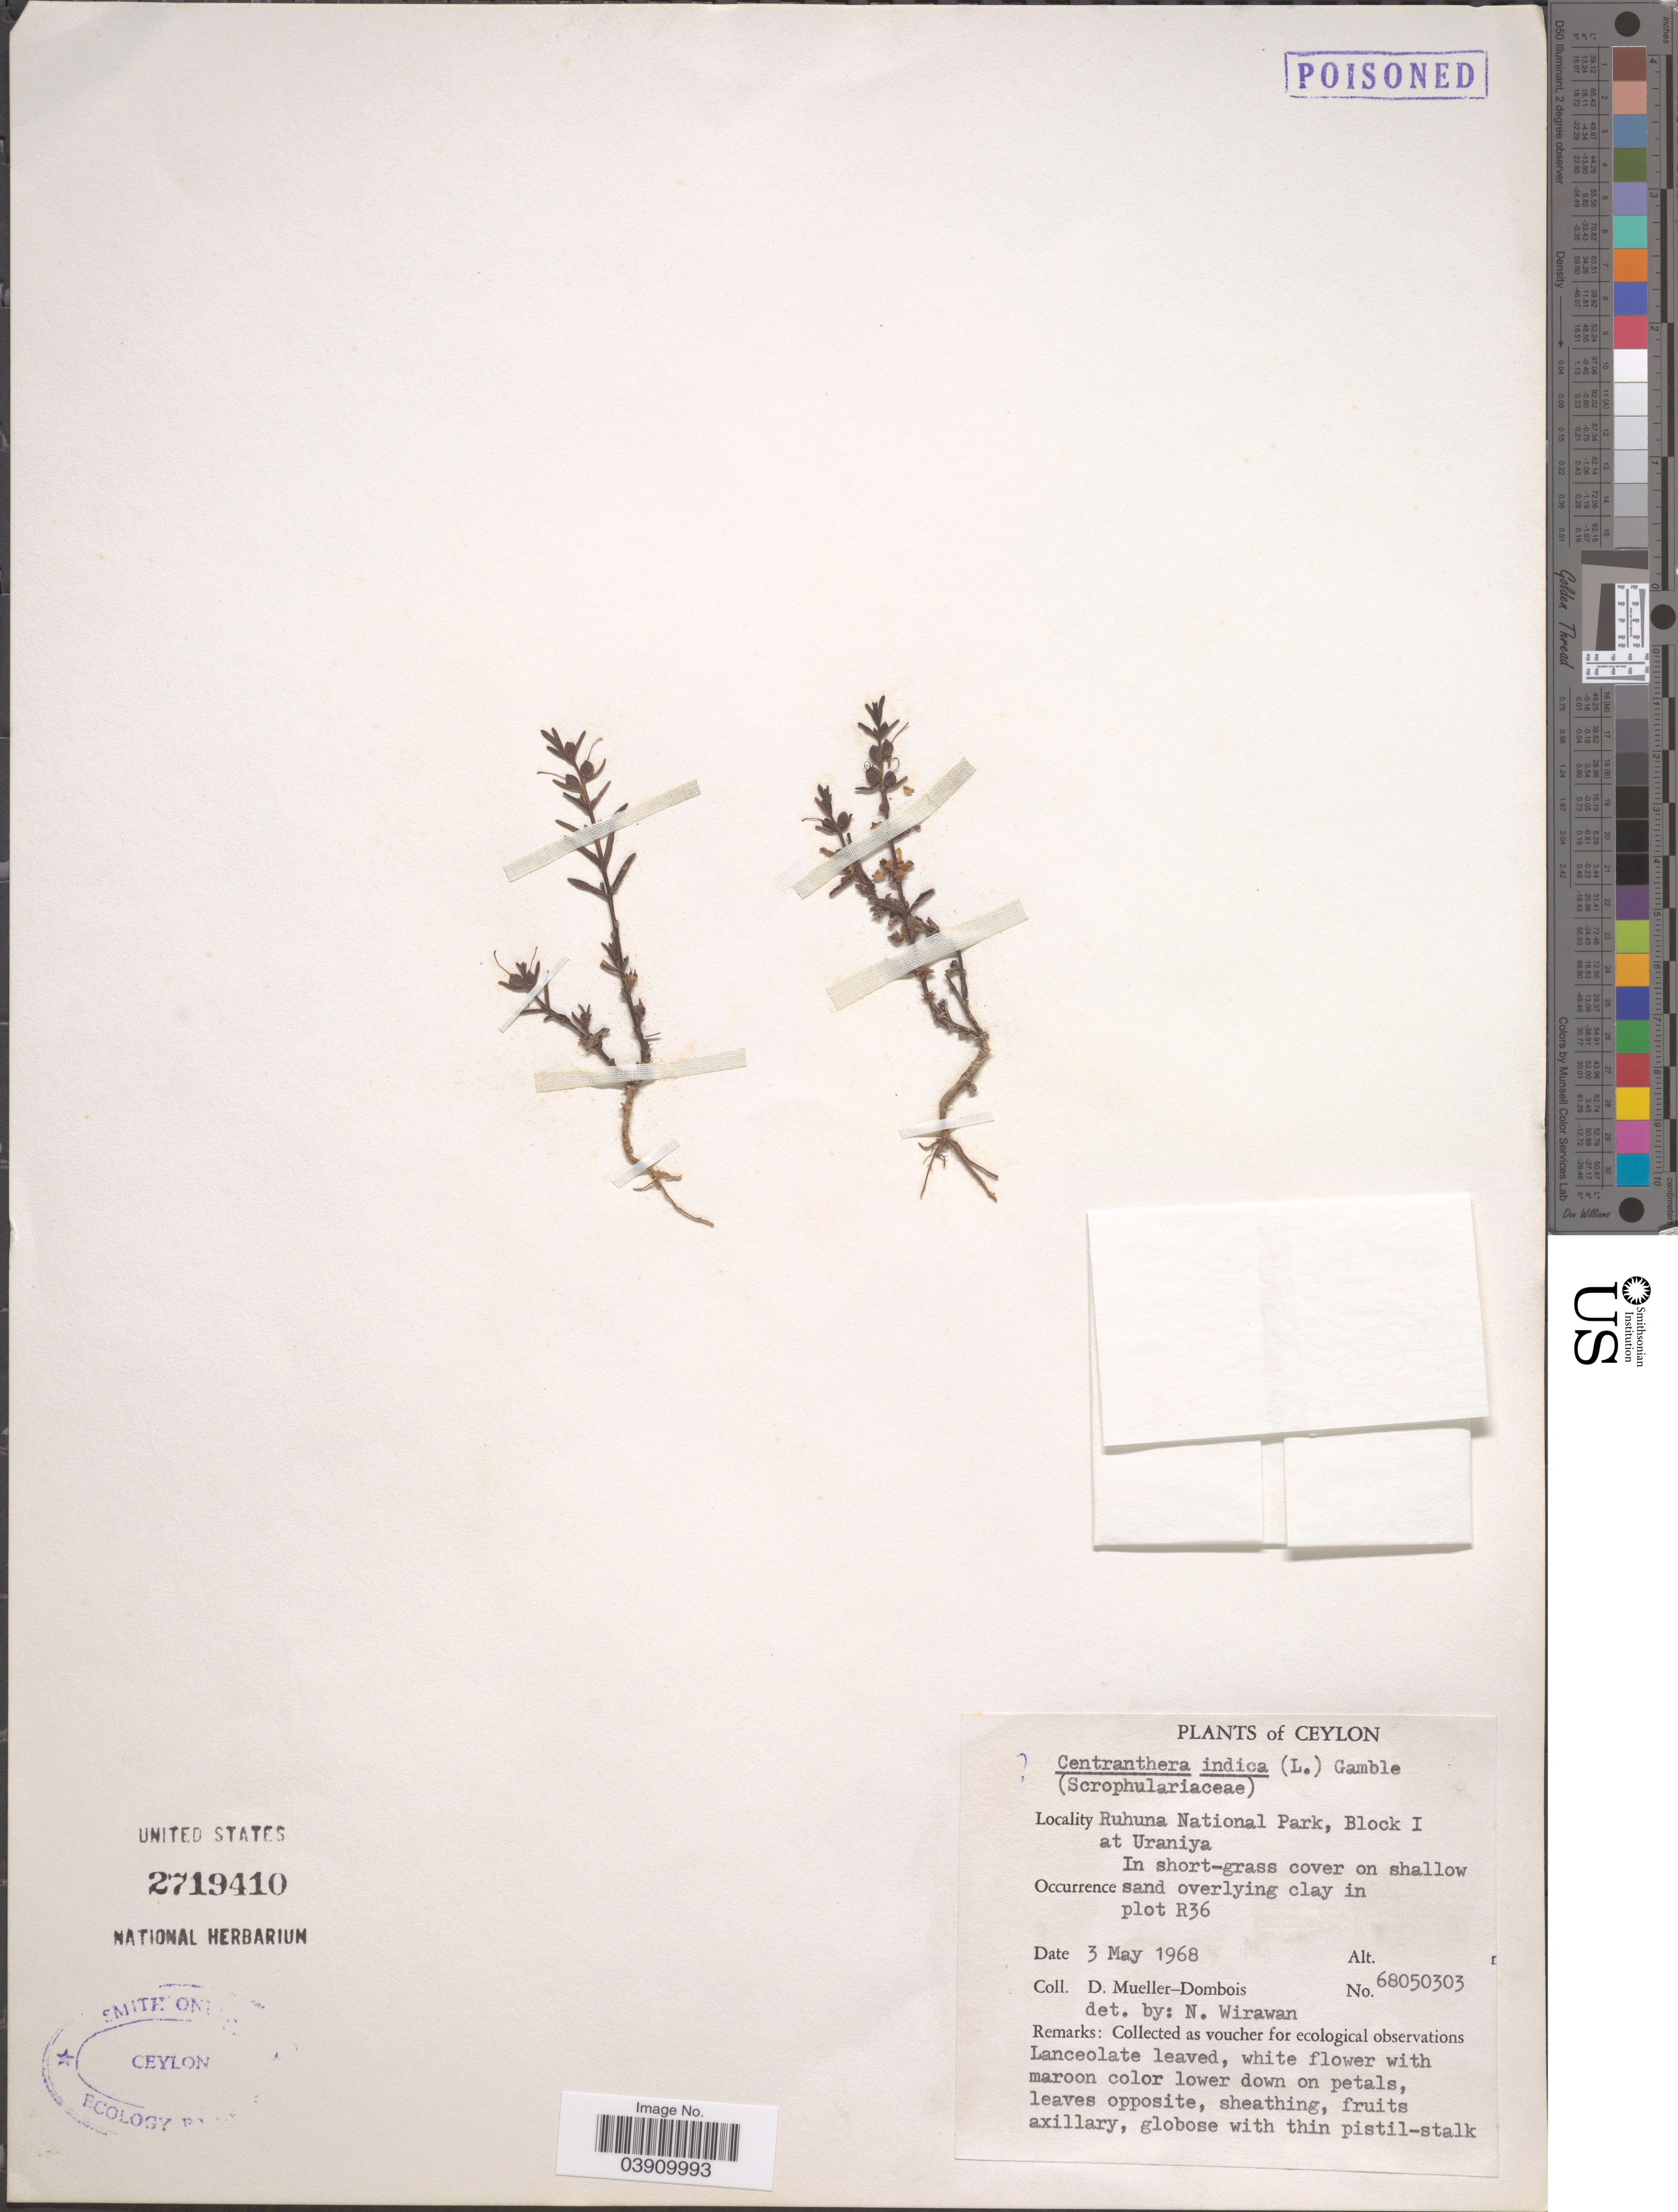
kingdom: Plantae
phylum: Tracheophyta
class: Magnoliopsida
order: Lamiales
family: Orobanchaceae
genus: Centranthera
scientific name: Centranthera indica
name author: (L.) Gamble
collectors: D. Meuller-Dombois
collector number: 68050303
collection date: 1968-05-03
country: Sri Lanka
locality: Ceylon. Ruhuna National Park, Block I at Uraniya.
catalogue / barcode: US 2719410